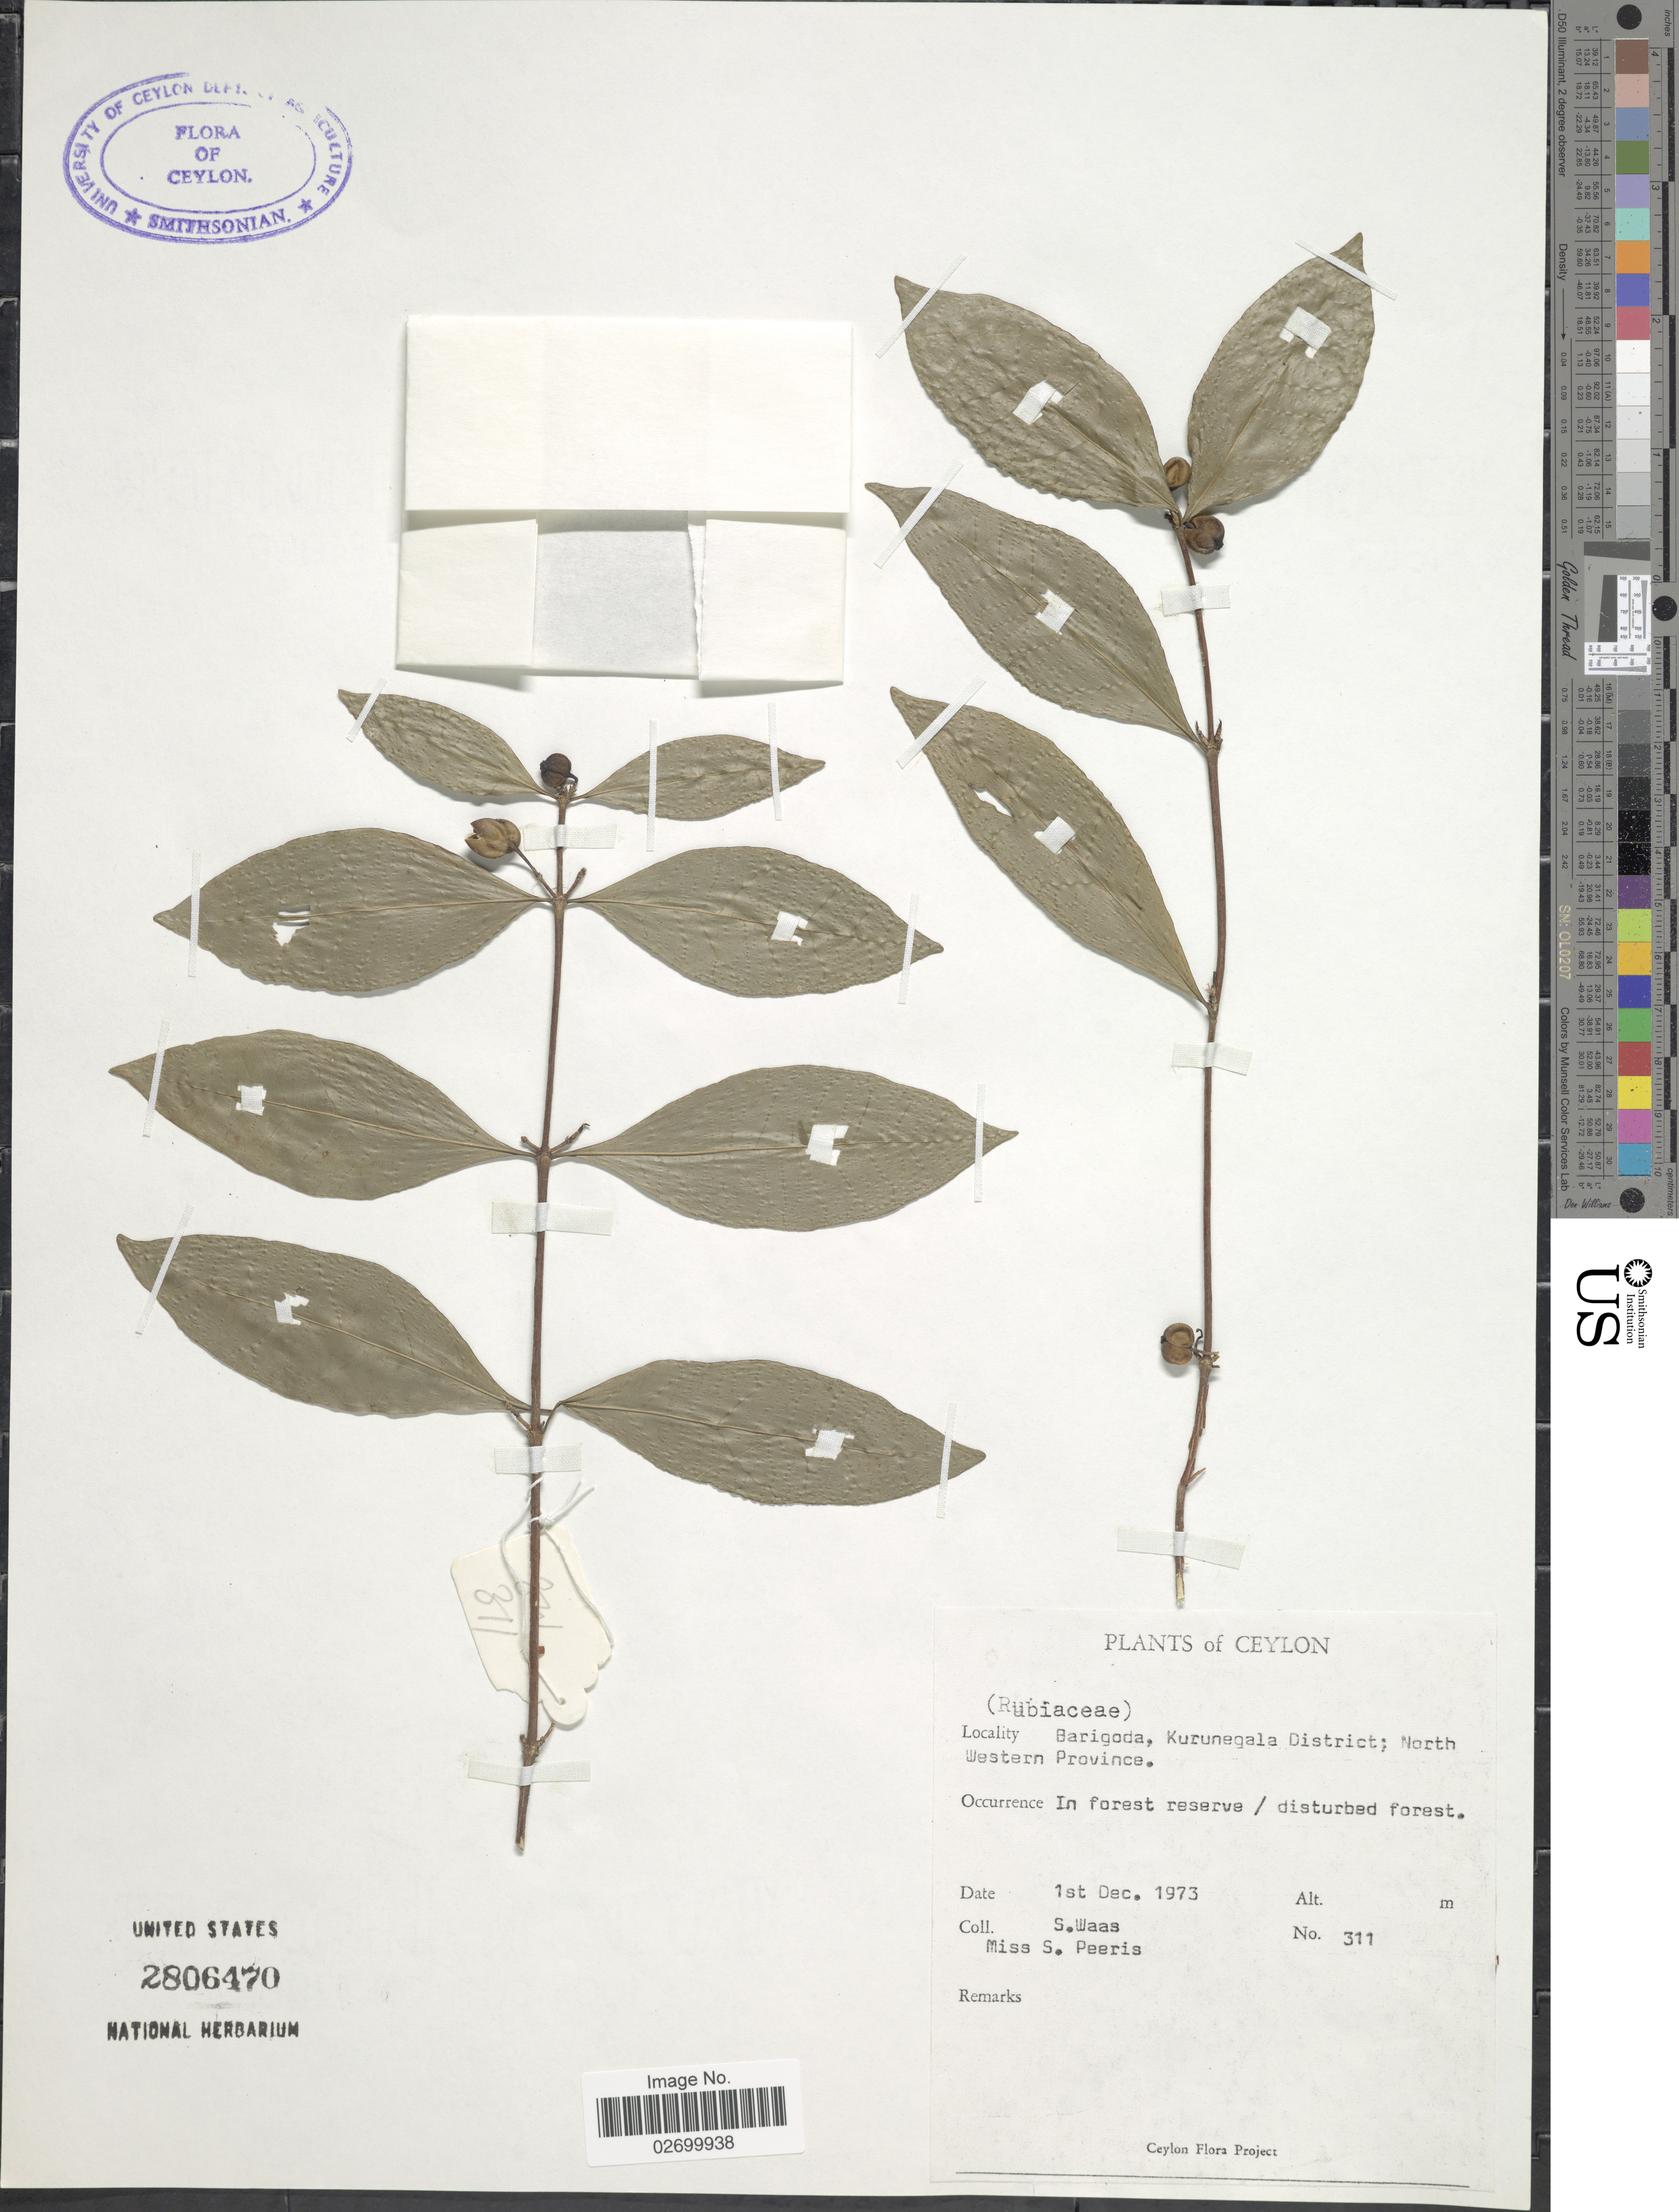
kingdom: Plantae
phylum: Tracheophyta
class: Magnoliopsida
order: Gentianales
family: Rubiaceae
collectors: S. Waas & S. Peeris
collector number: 311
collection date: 1973-12-01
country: Sri Lanka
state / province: North Western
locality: Ceylon.Barigoda, Kurunegala District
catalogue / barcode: US 2806470